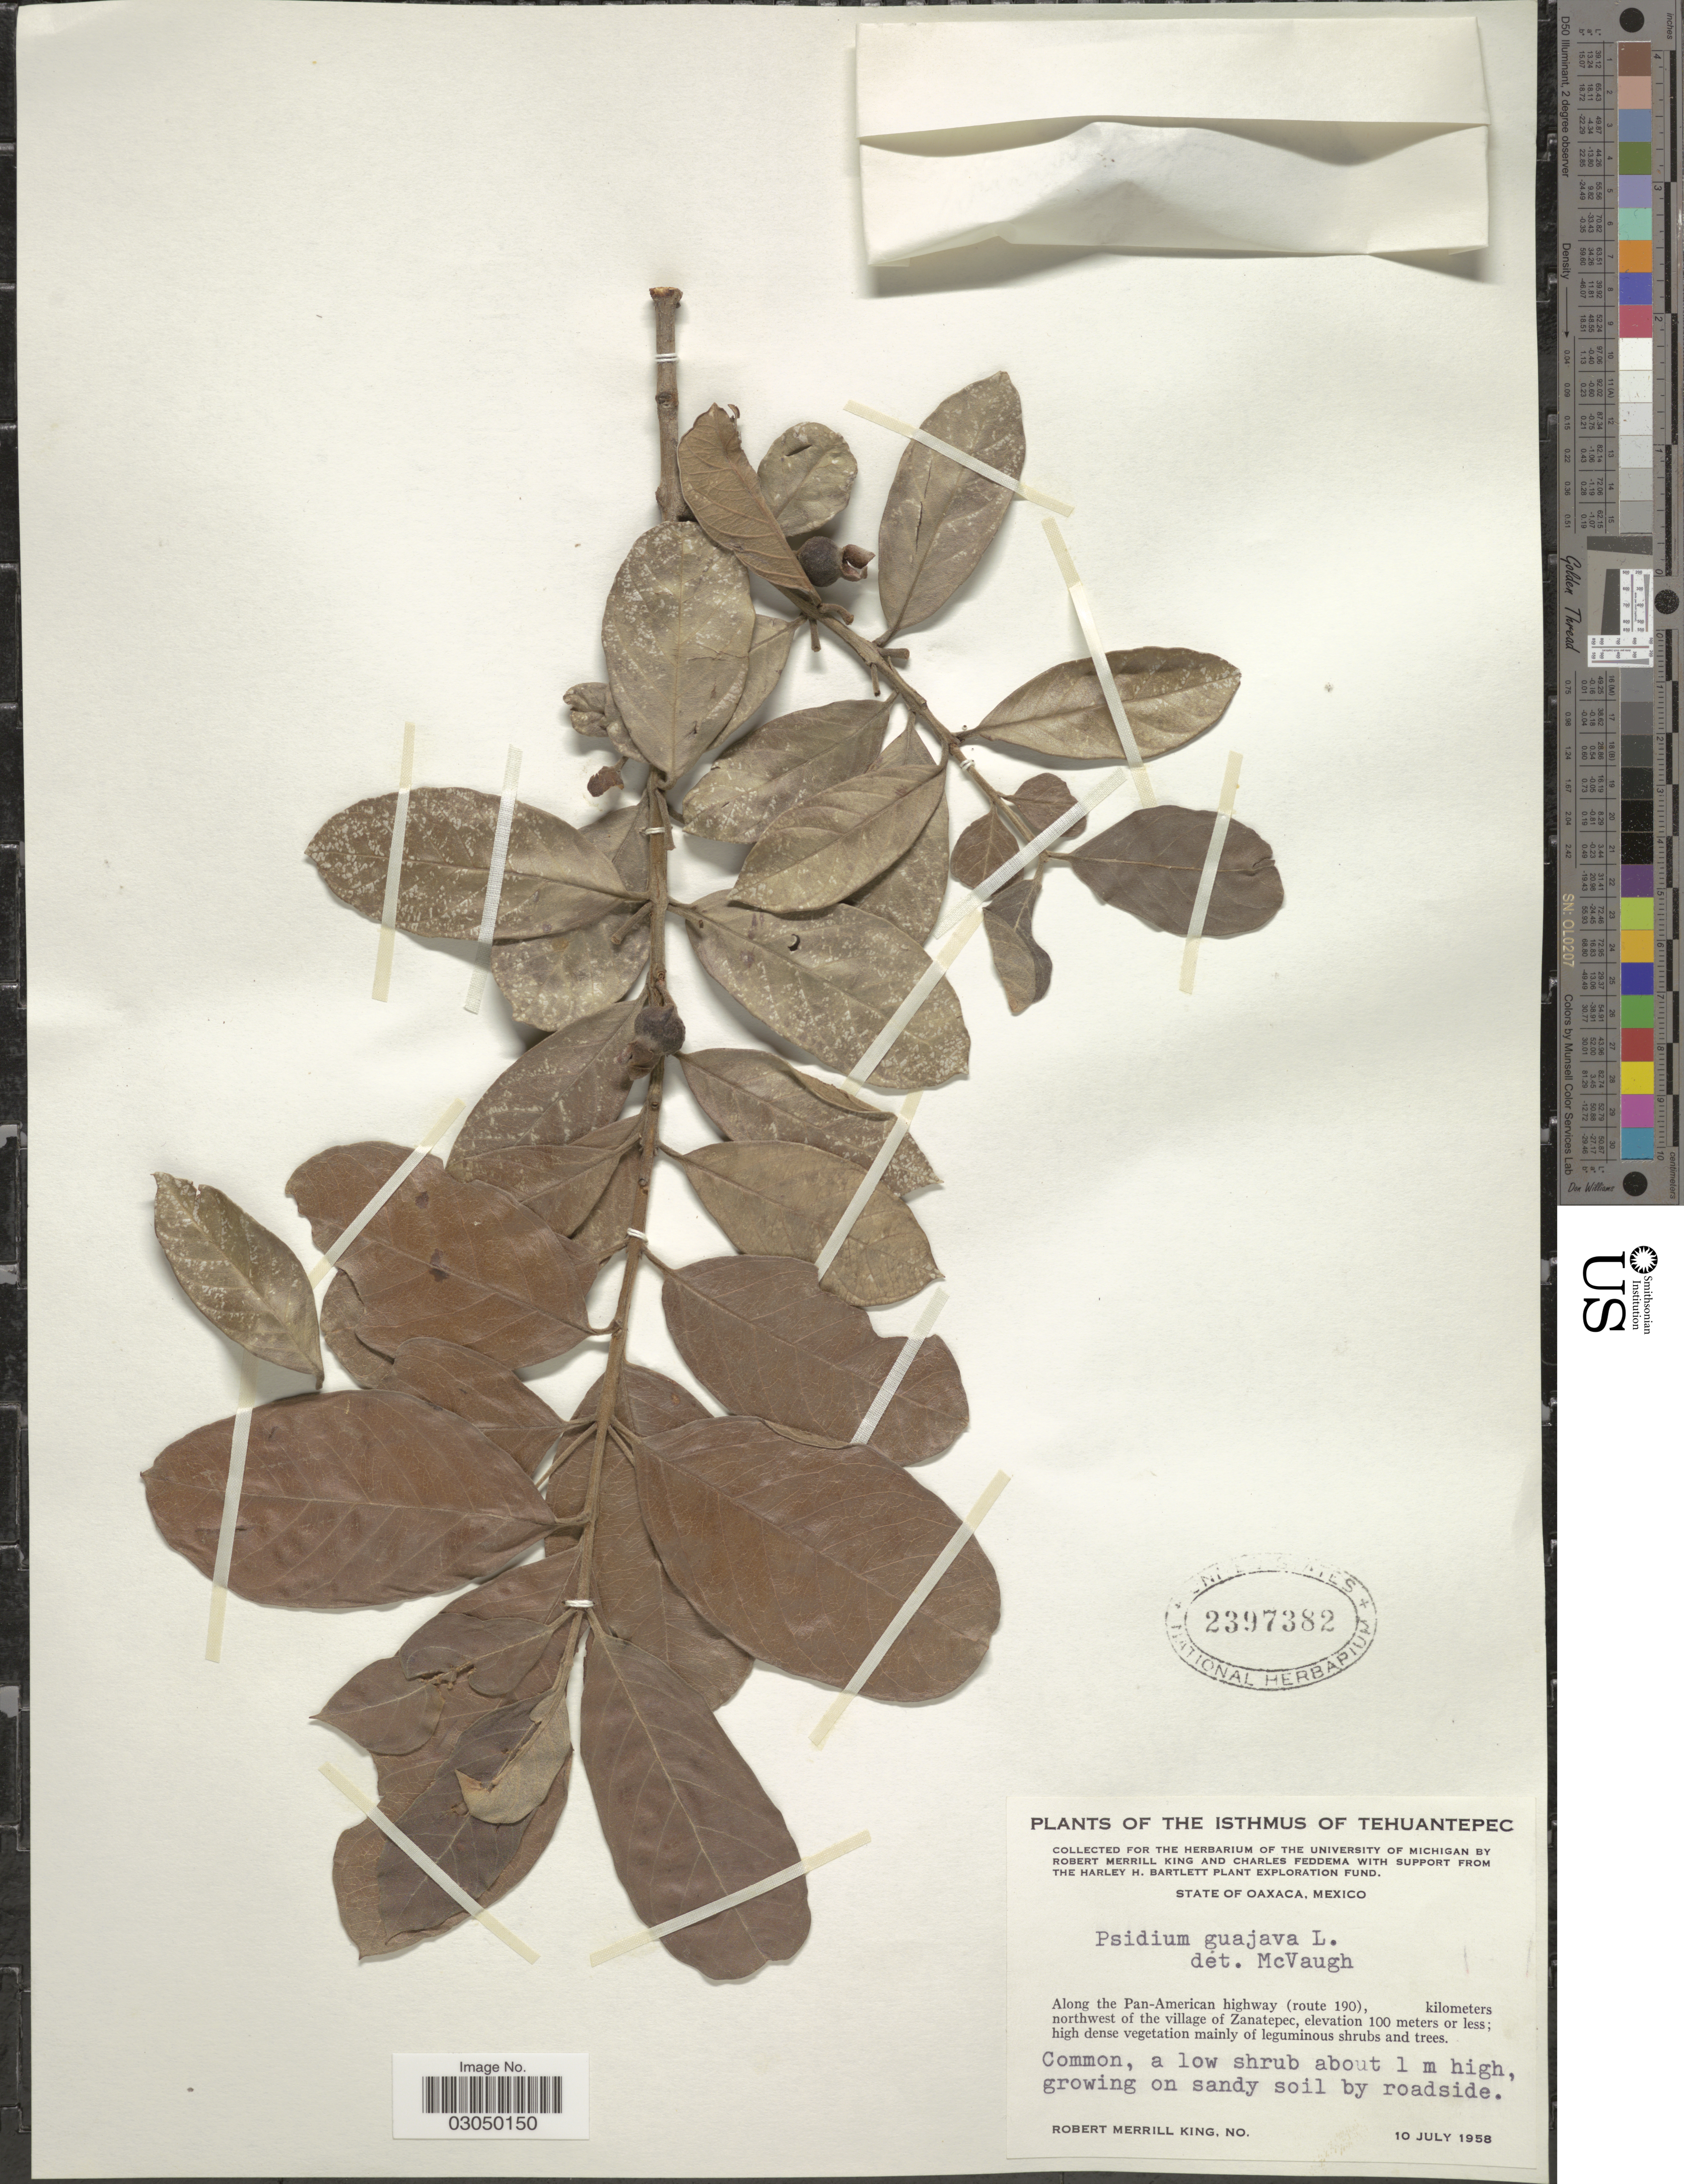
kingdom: Plantae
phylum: Tracheophyta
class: Magnoliopsida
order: Myrtales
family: Myrtaceae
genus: Psidium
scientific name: Psidium guajava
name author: L.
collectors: R. M. King & C. Feddema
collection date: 1958-07-10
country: Mexico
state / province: Oaxaca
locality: Isthmus of Tehuantepec. Along the Pan-American highway (route 190), kilometers northwest of the village of Zanatepec.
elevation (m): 100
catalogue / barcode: US 2397382